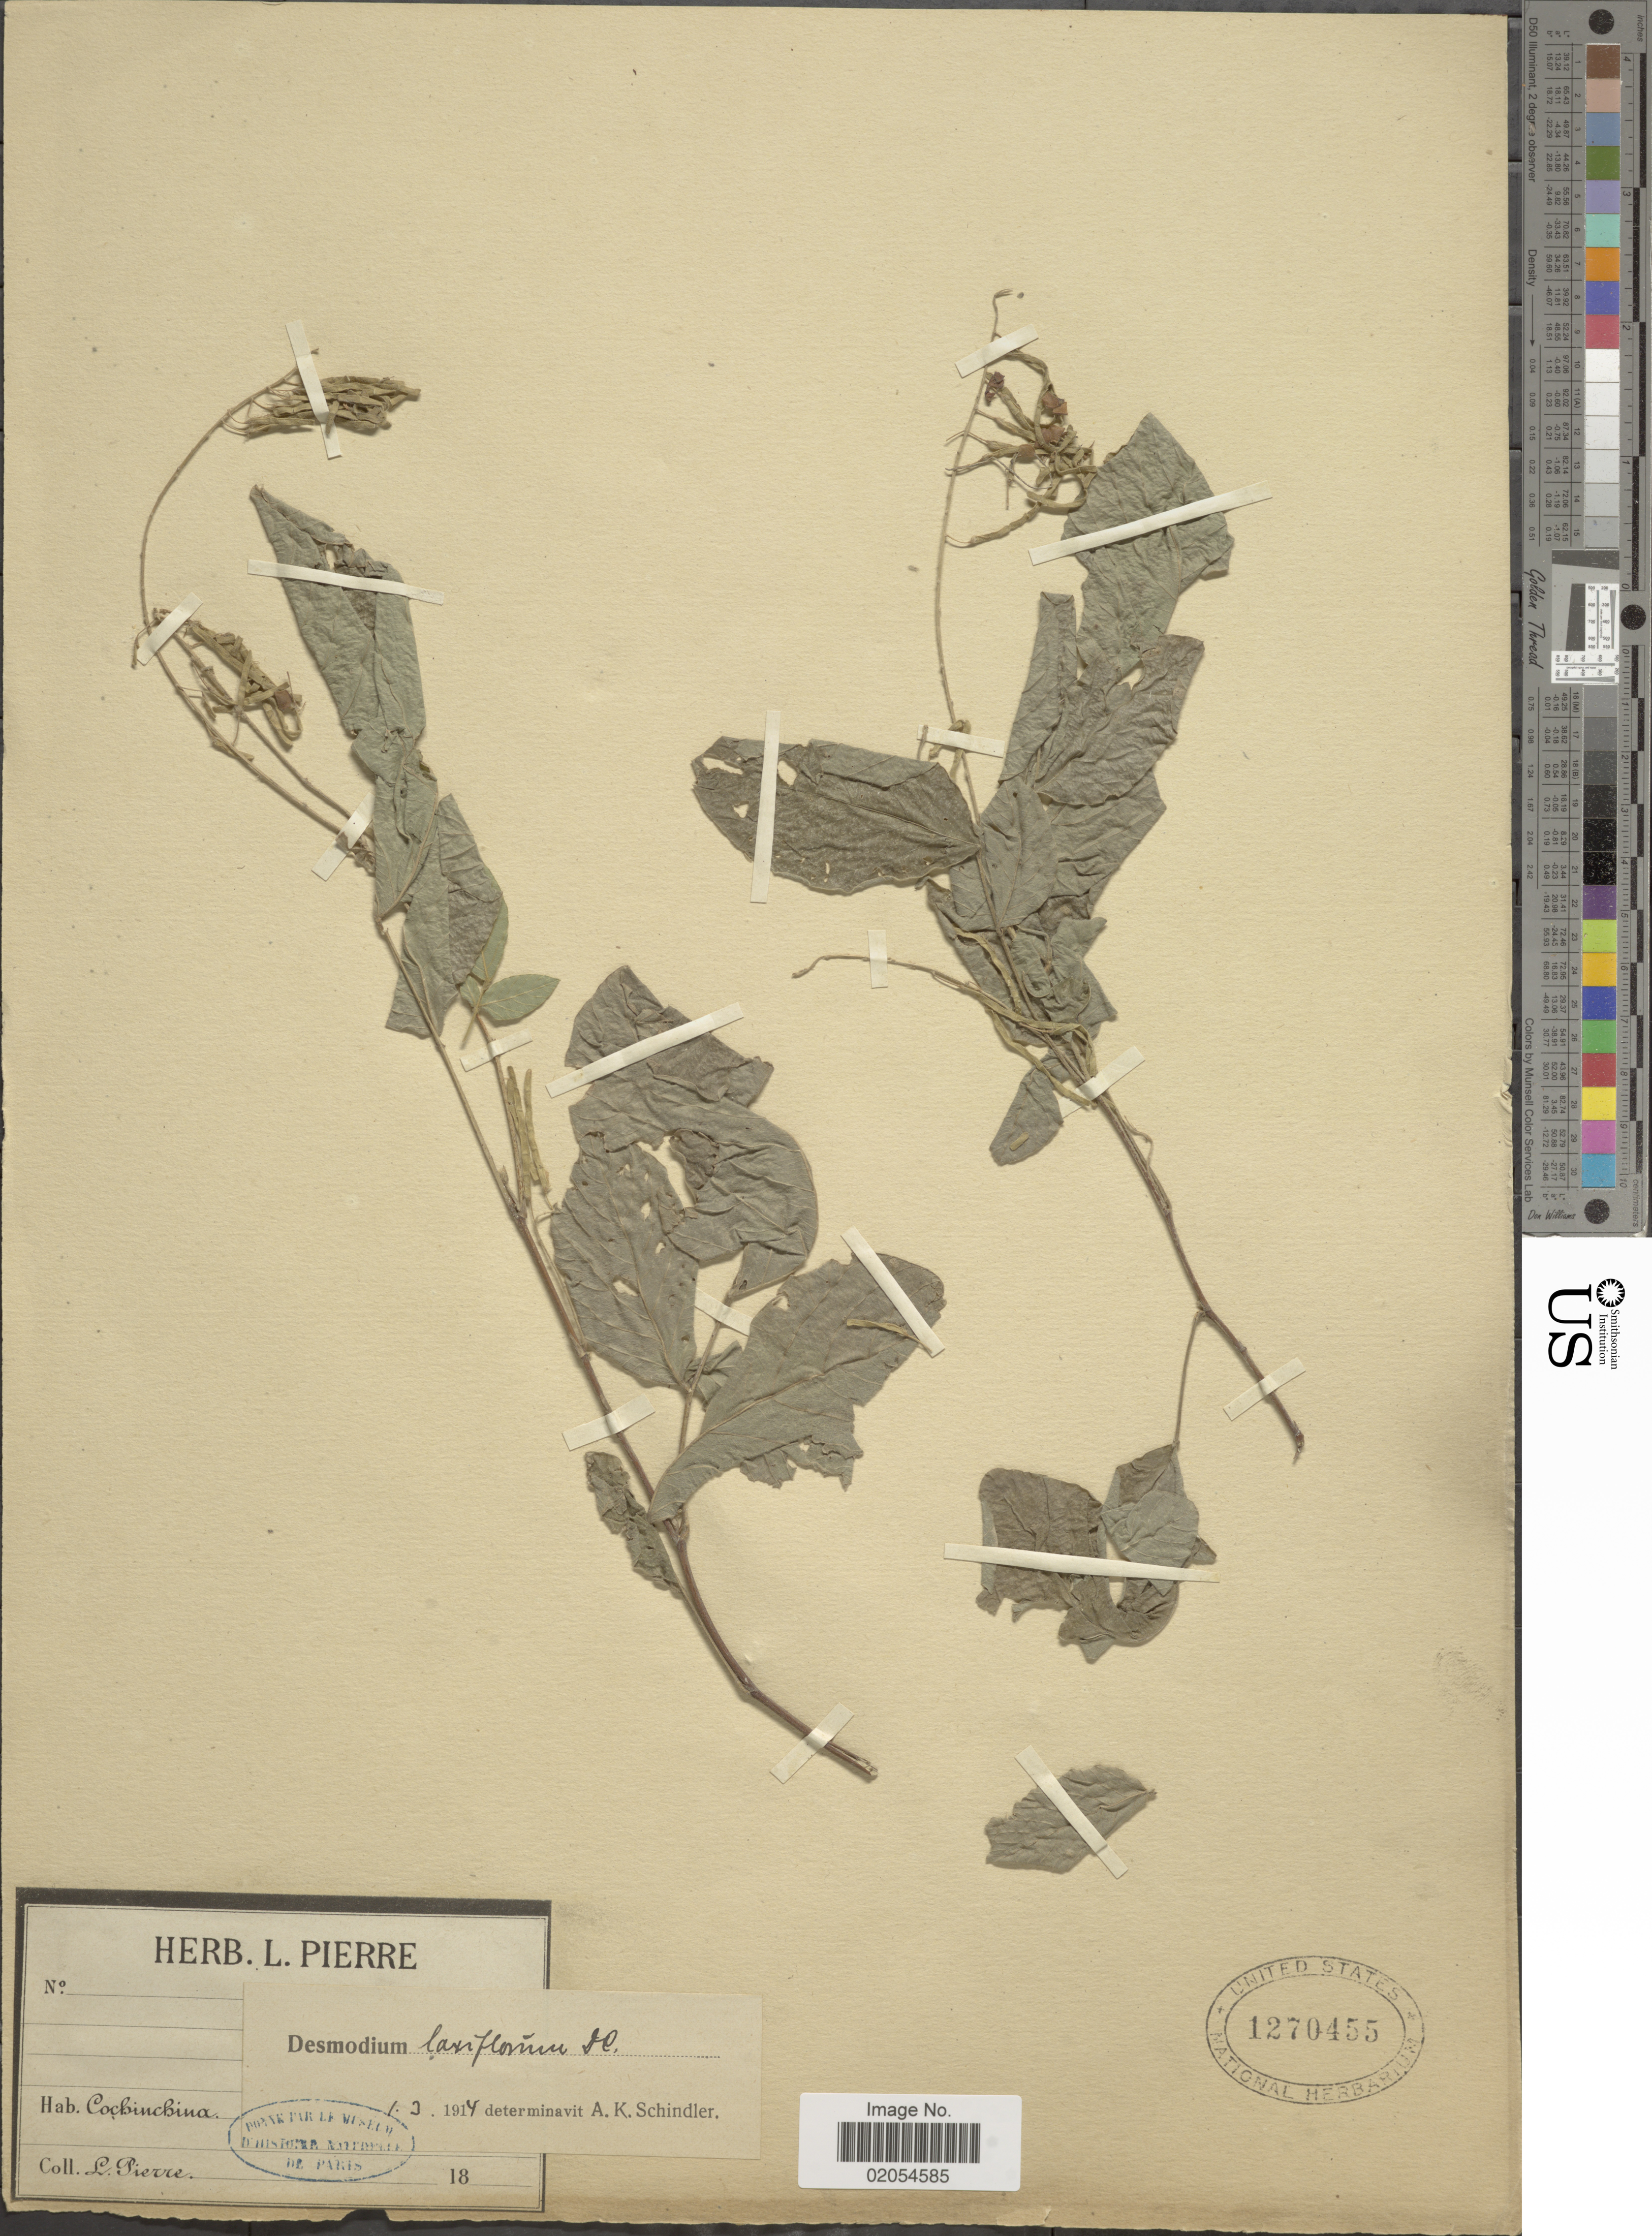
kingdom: Plantae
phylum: Tracheophyta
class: Magnoliopsida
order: Fabales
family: Fabaceae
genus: Sohmaea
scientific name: Sohmaea laxiflora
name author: (DC.) H. Ohashi & K. Ohashi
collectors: L. Pierre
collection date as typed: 18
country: Vietnam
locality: Cochinchina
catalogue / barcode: US 1270455